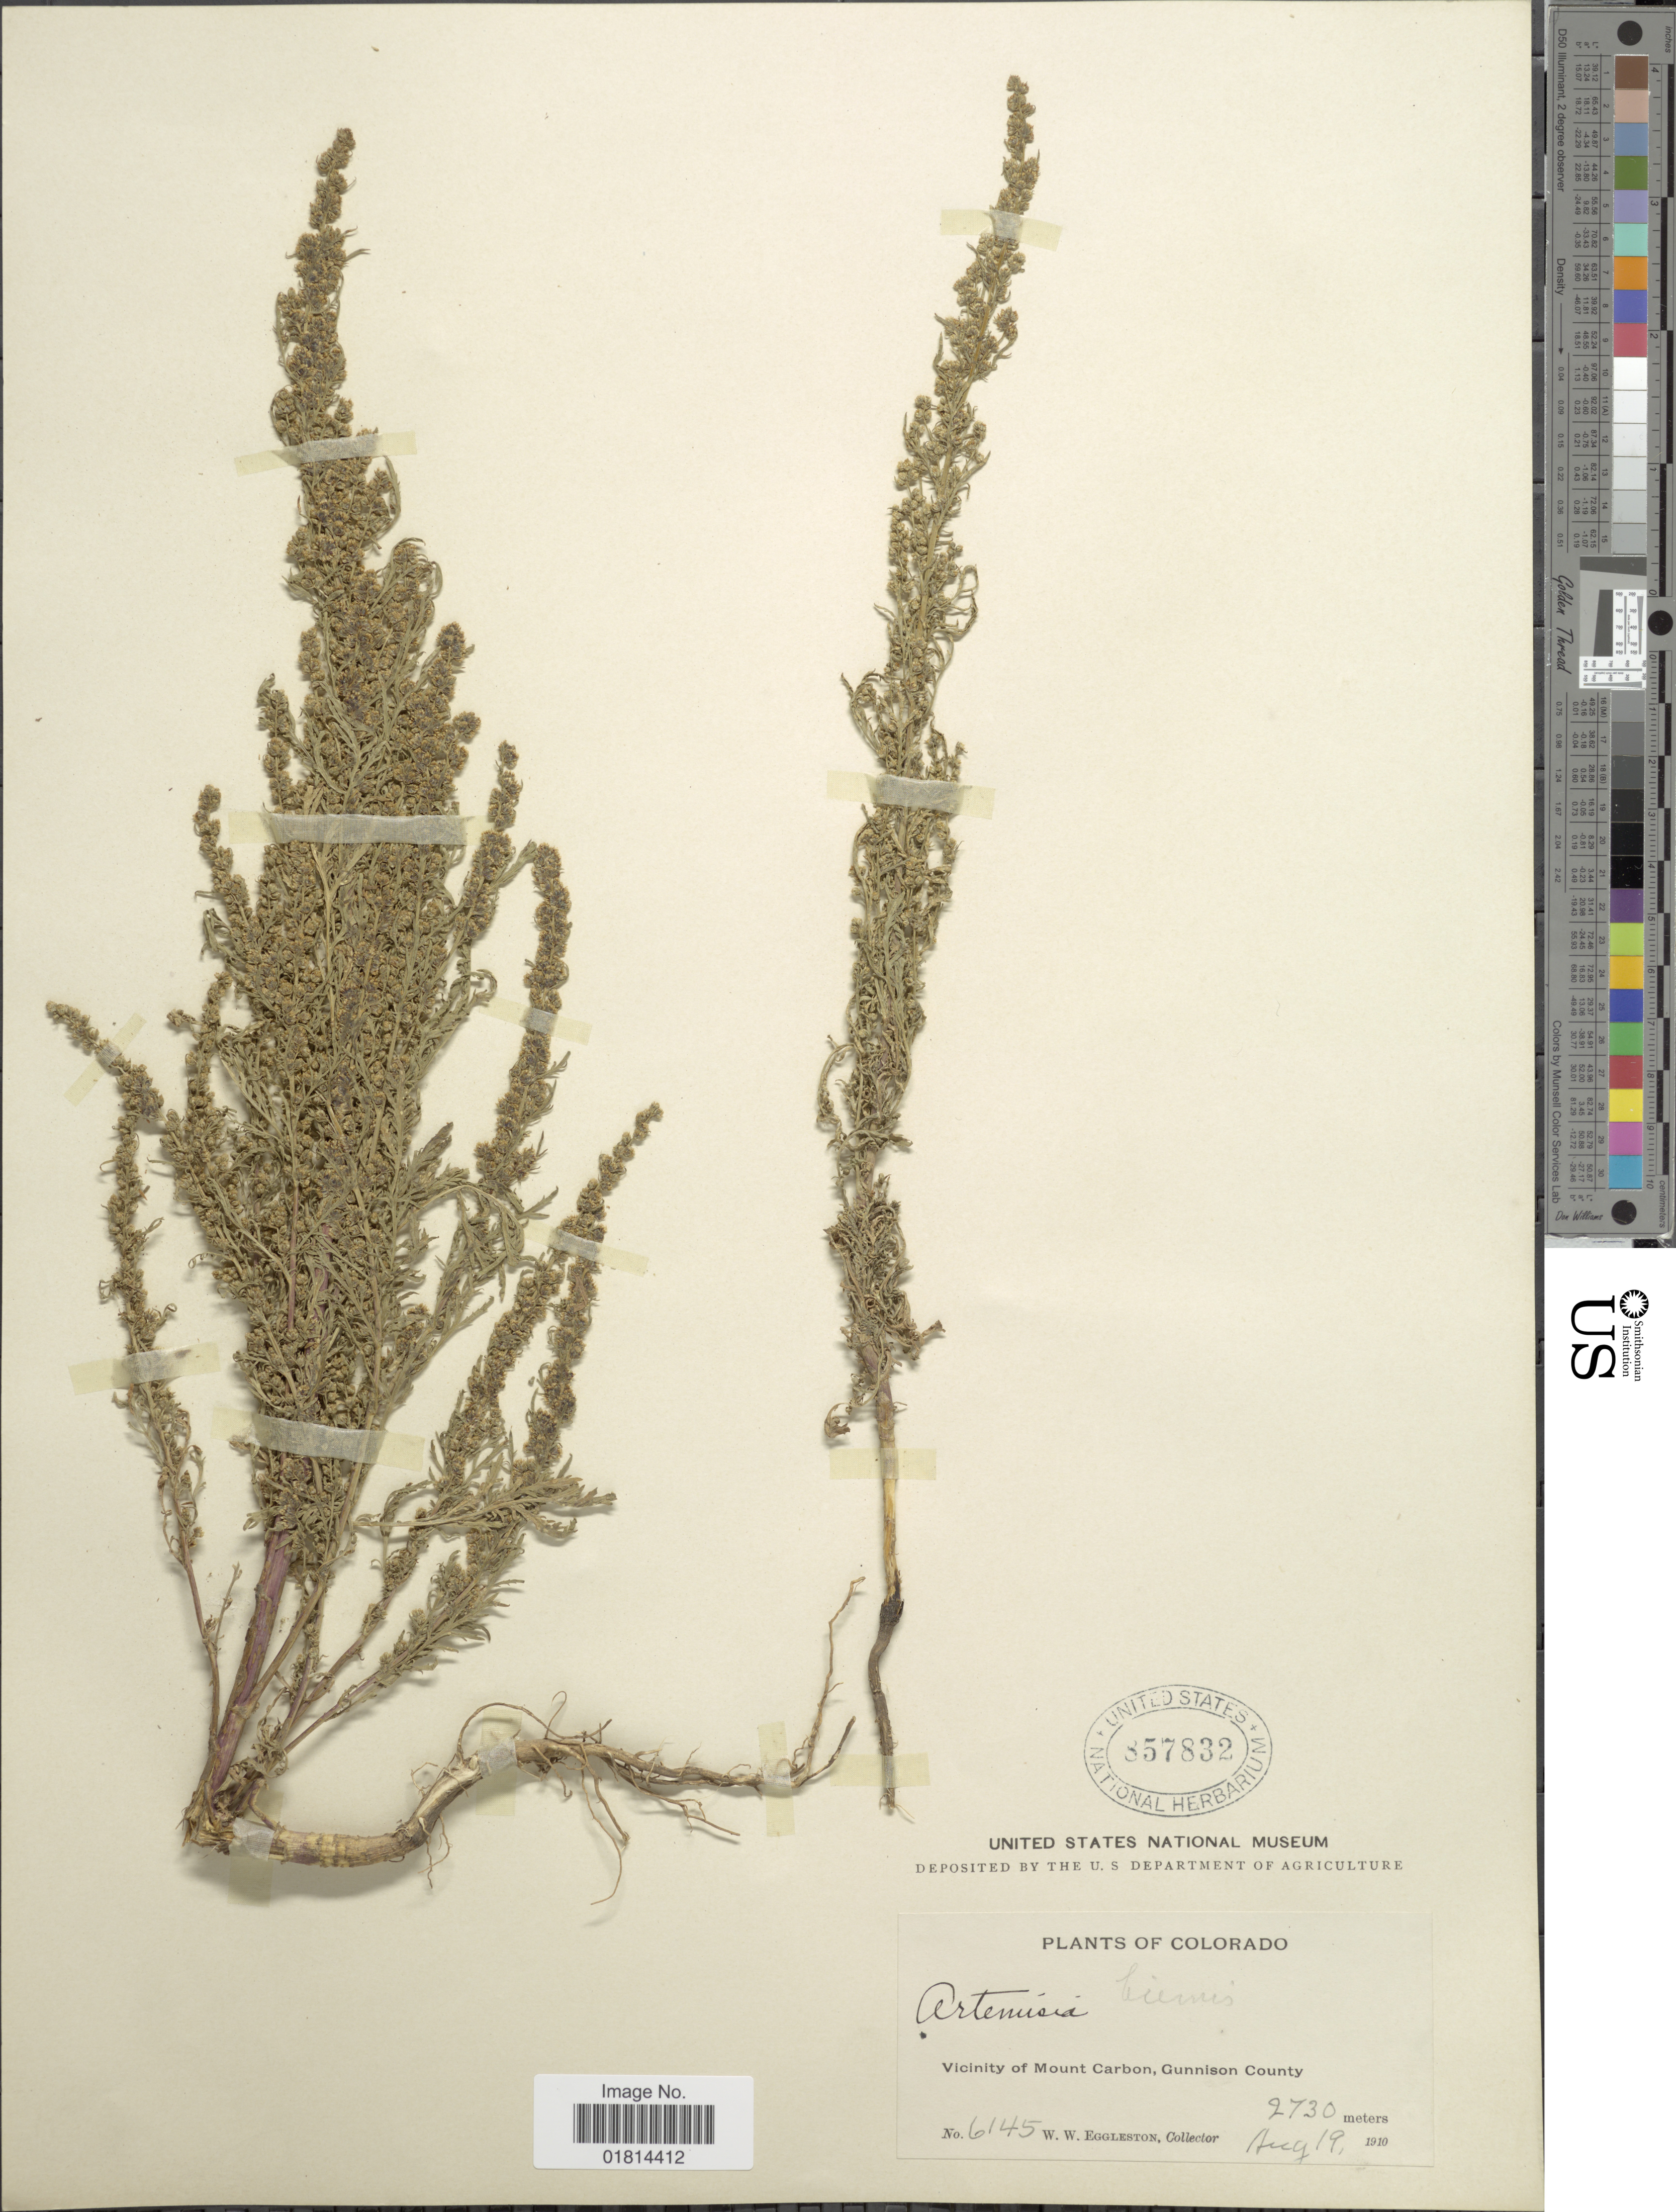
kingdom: Plantae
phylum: Tracheophyta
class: Magnoliopsida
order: Asterales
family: Asteraceae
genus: Artemisia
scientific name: Artemisia biennis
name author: Willd.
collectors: W. W. Eggleston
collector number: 6145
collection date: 1910-08-19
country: United States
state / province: Colorado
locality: Vicinity of Mount Carbon, Gunnison County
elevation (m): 2730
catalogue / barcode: US 857832